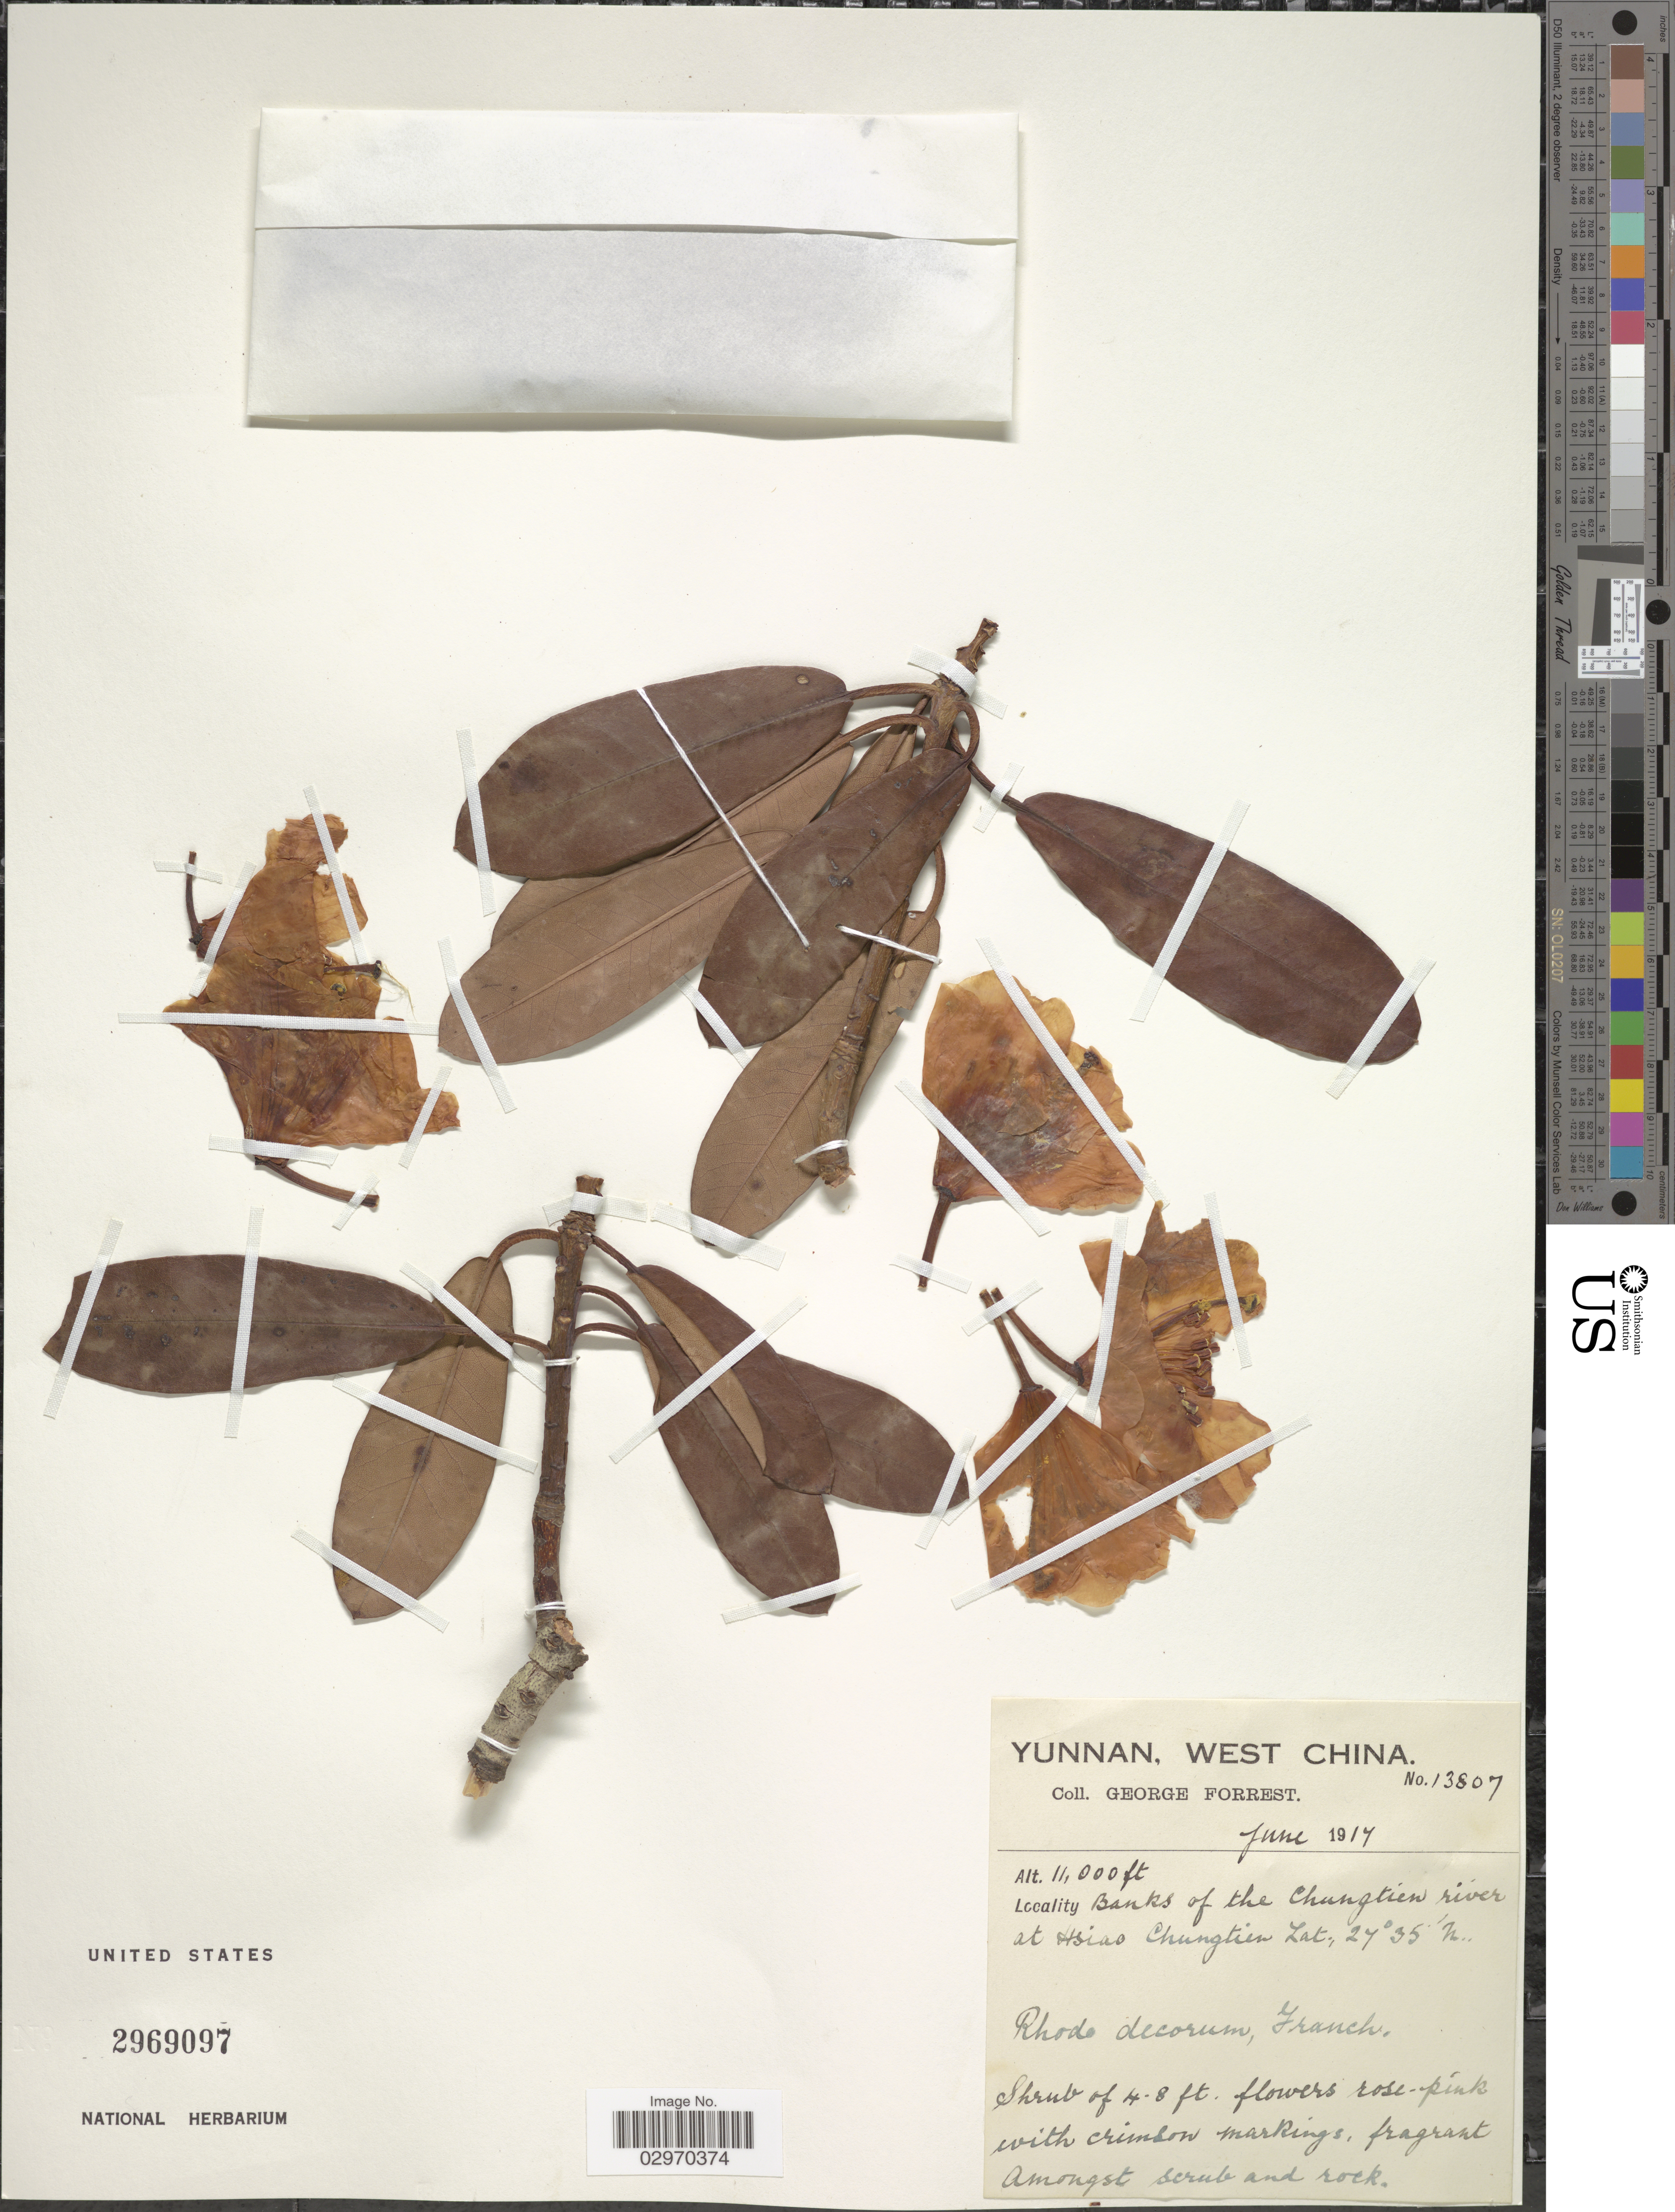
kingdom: Plantae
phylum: Tracheophyta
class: Magnoliopsida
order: Ericales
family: Ericaceae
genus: Rhododendron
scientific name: Rhododendron decorum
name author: Franch.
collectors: G. Forrest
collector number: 13807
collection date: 1917-06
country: China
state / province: Yunnan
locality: West China, Banks of the Chungtien river at Hsiao Chungtien.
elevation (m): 3353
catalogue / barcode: US 2969097